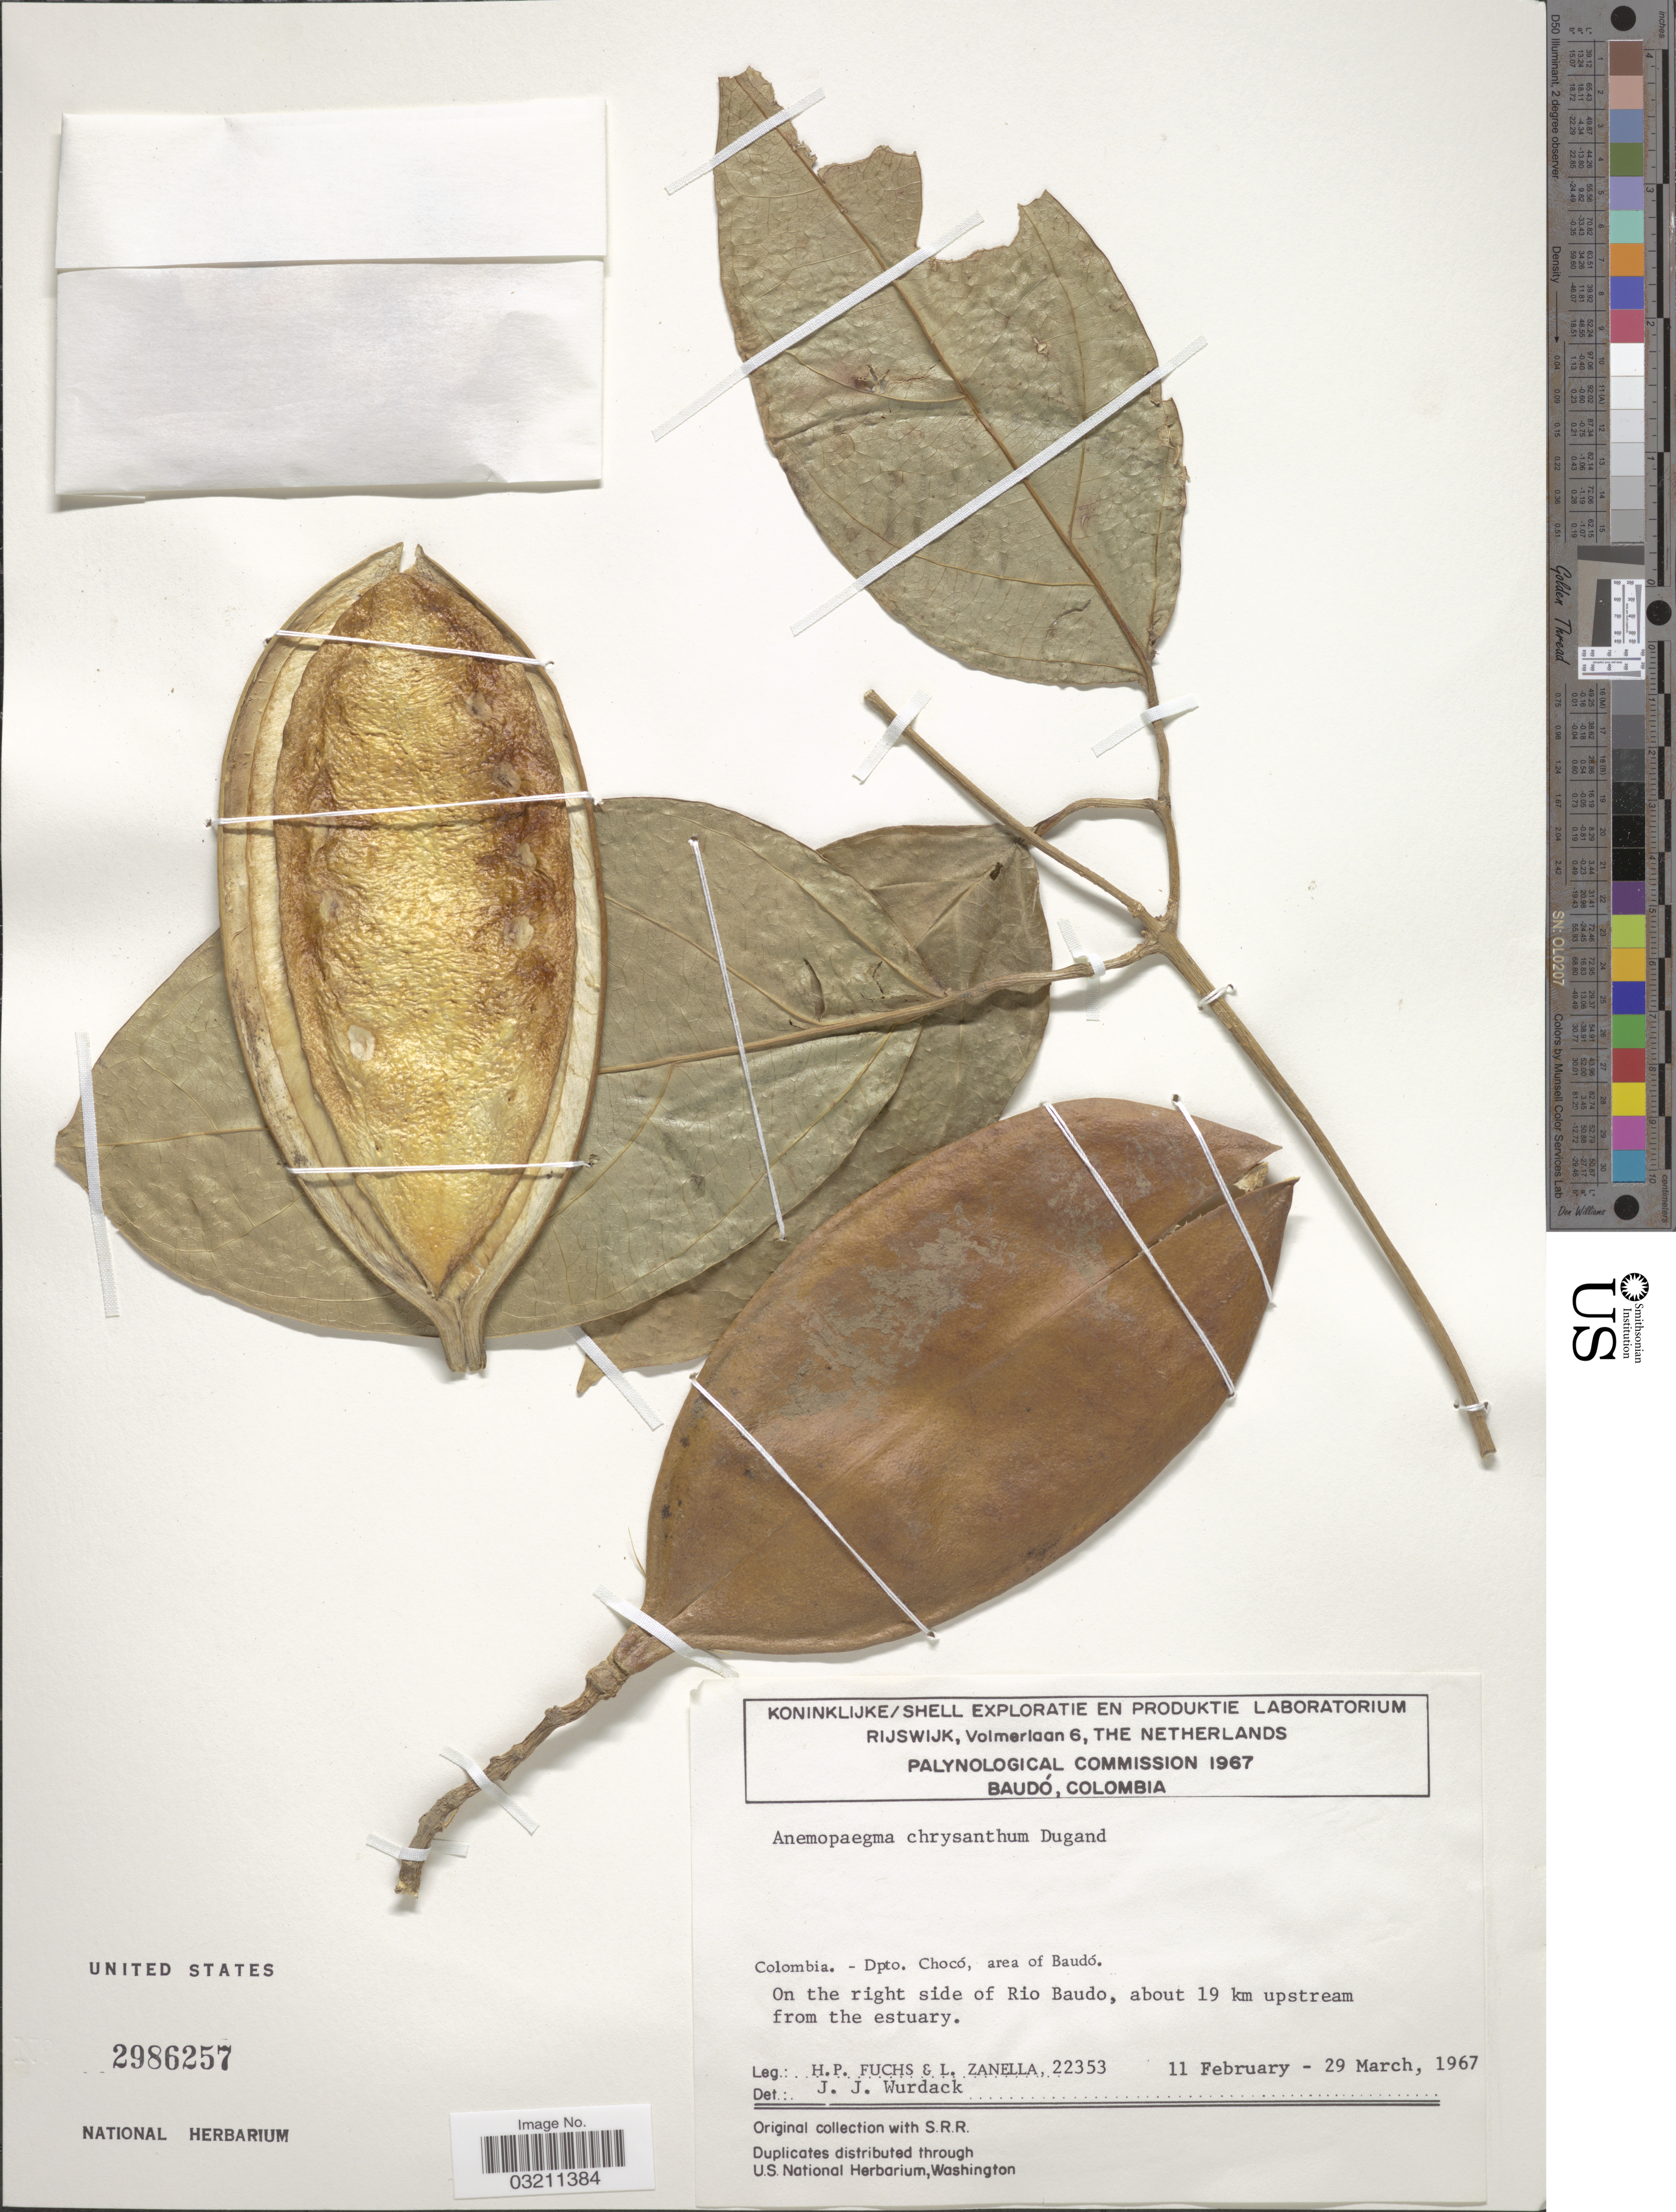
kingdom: Plantae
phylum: Tracheophyta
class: Magnoliopsida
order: Lamiales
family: Bignoniaceae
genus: Anemopaegma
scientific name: Anemopaegma chrysanthum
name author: Dugand G.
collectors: H. P. Fuchs & L. Zanella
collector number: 22353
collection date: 1967-02-11/1967-03-29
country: Colombia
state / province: Chocó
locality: Dpto. Chocó, area of Baudó. On the right side of Rio Baudo, about 19 km upstream from the estuary.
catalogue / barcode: US 2986257